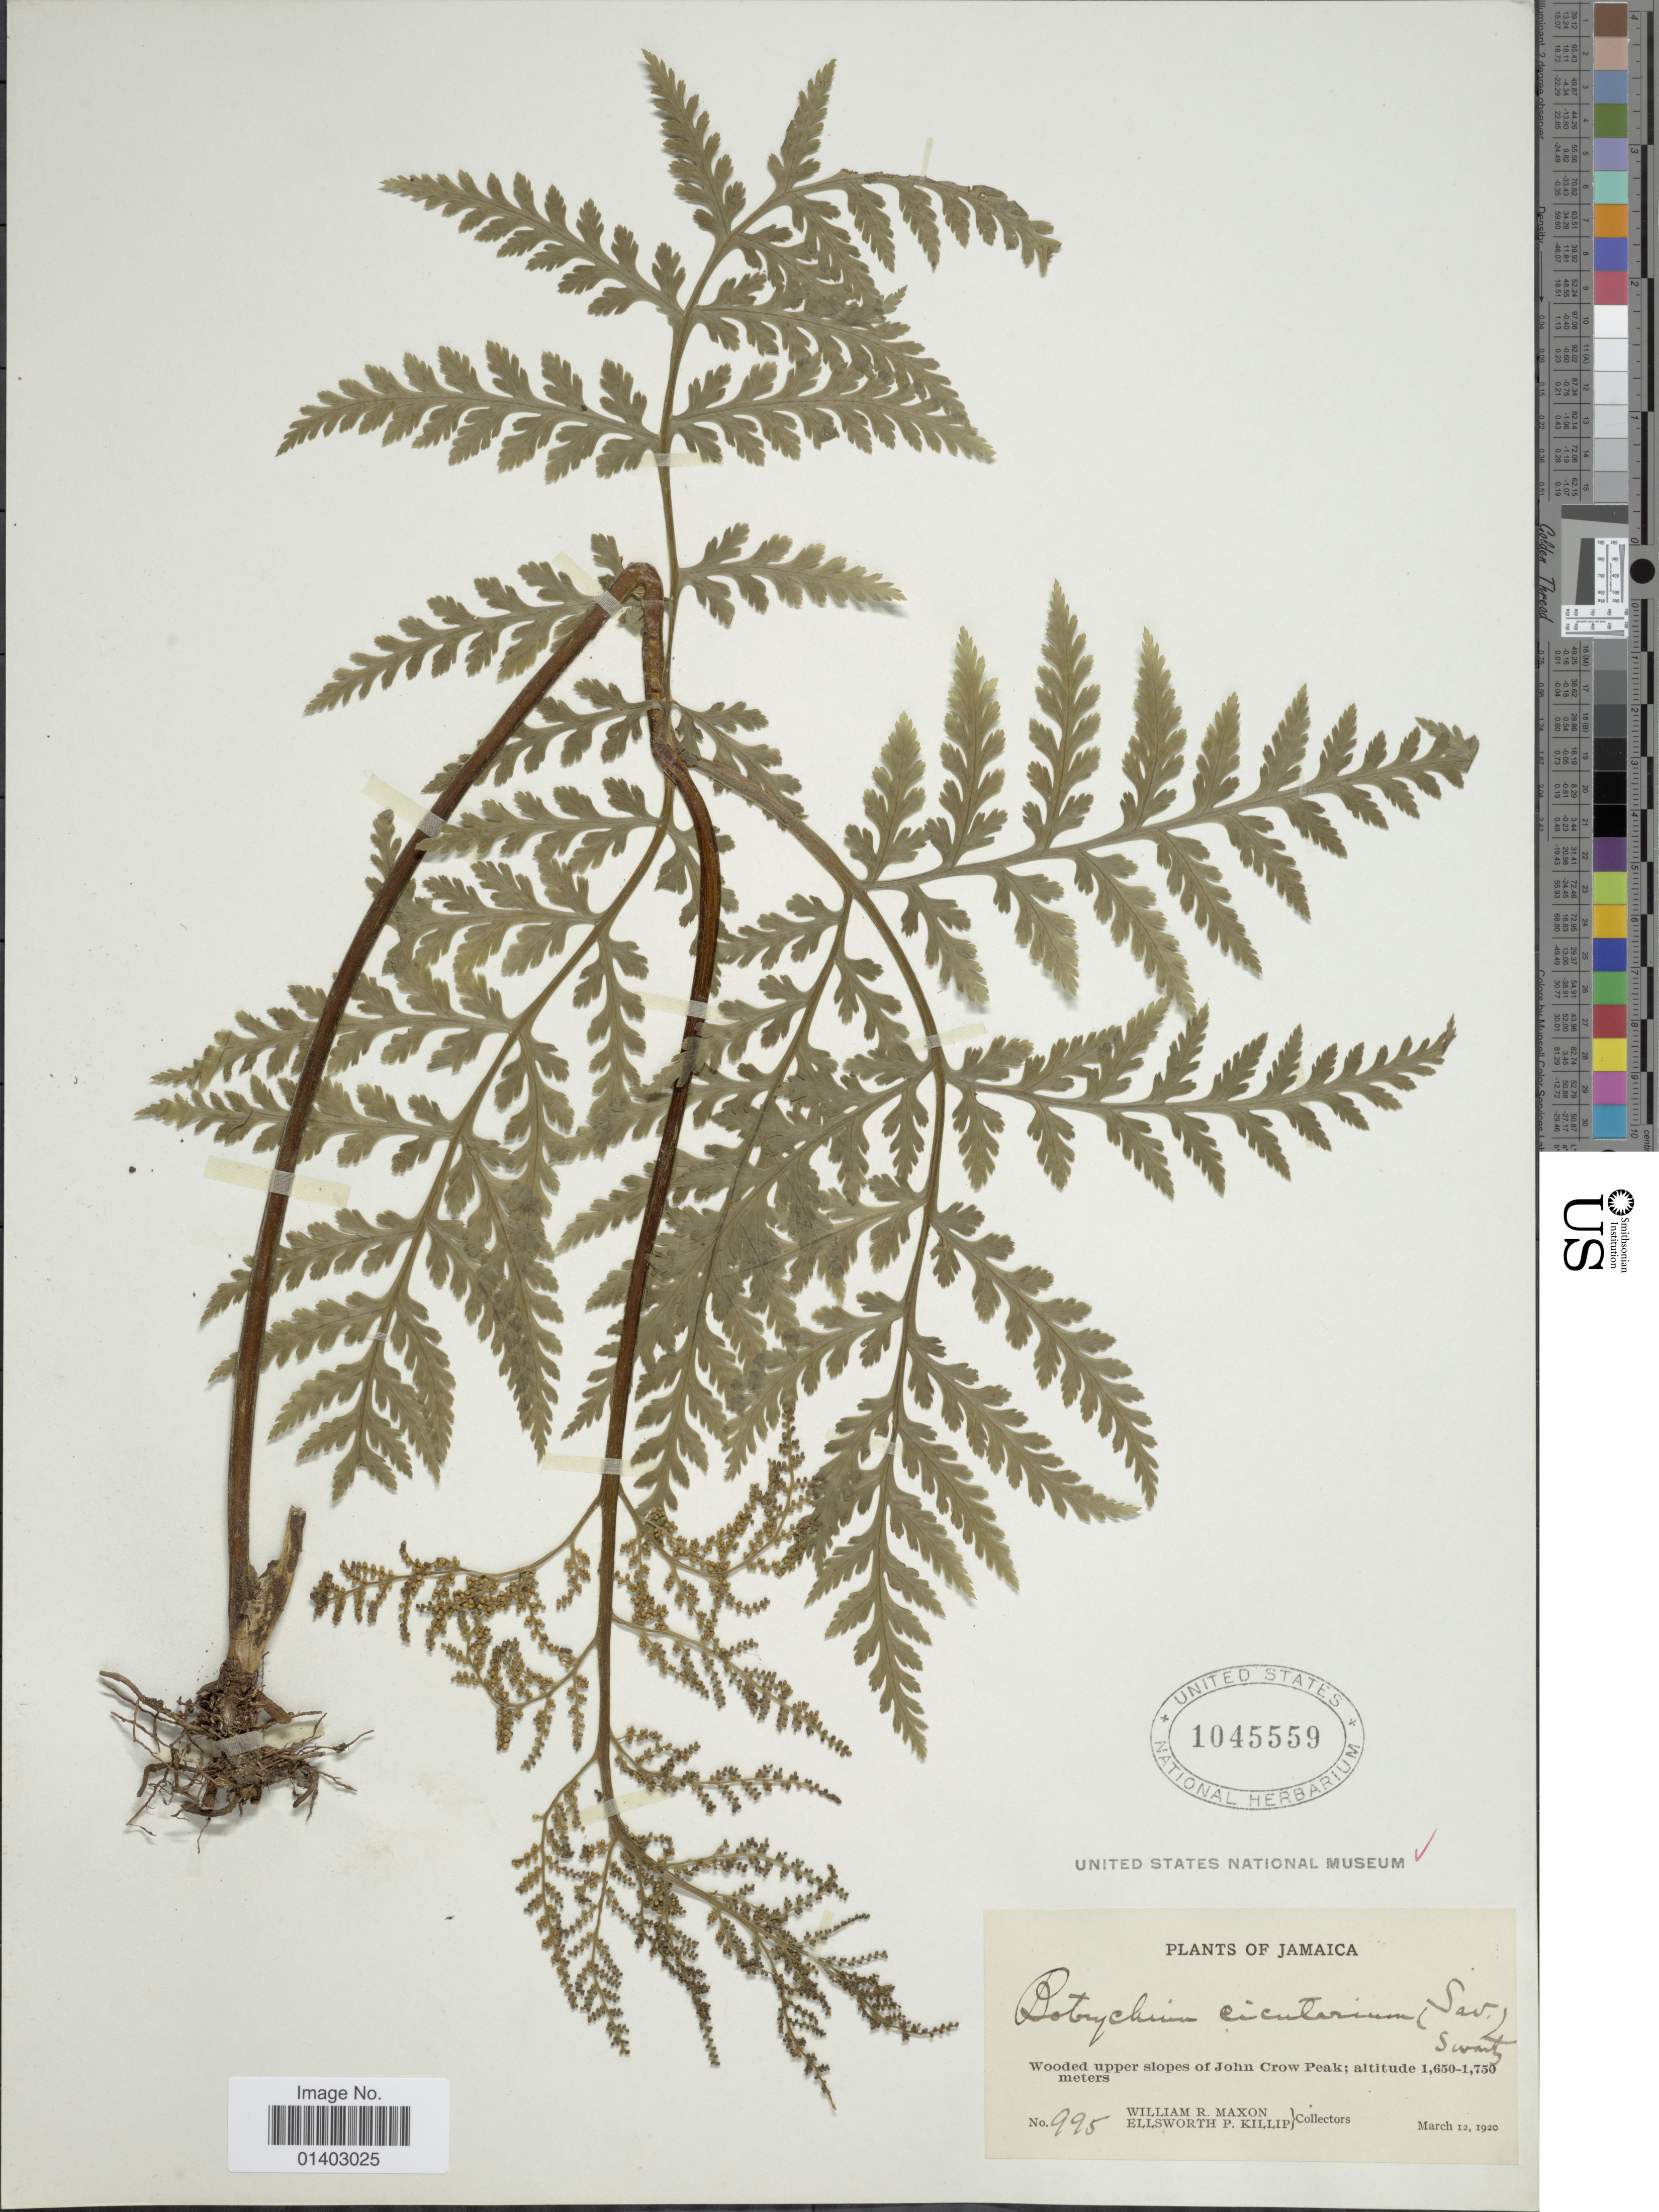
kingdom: Plantae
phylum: Tracheophyta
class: Polypodiopsida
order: Ophioglossales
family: Ophioglossaceae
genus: Botrychium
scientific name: Botrychium virginianum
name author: (L.) Sw.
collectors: W. R. Maxon & E. P. Killip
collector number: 995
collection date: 1920-03-12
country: Jamaica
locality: Wooded upper slopes of John Crow Peak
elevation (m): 1650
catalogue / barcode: US 1045559